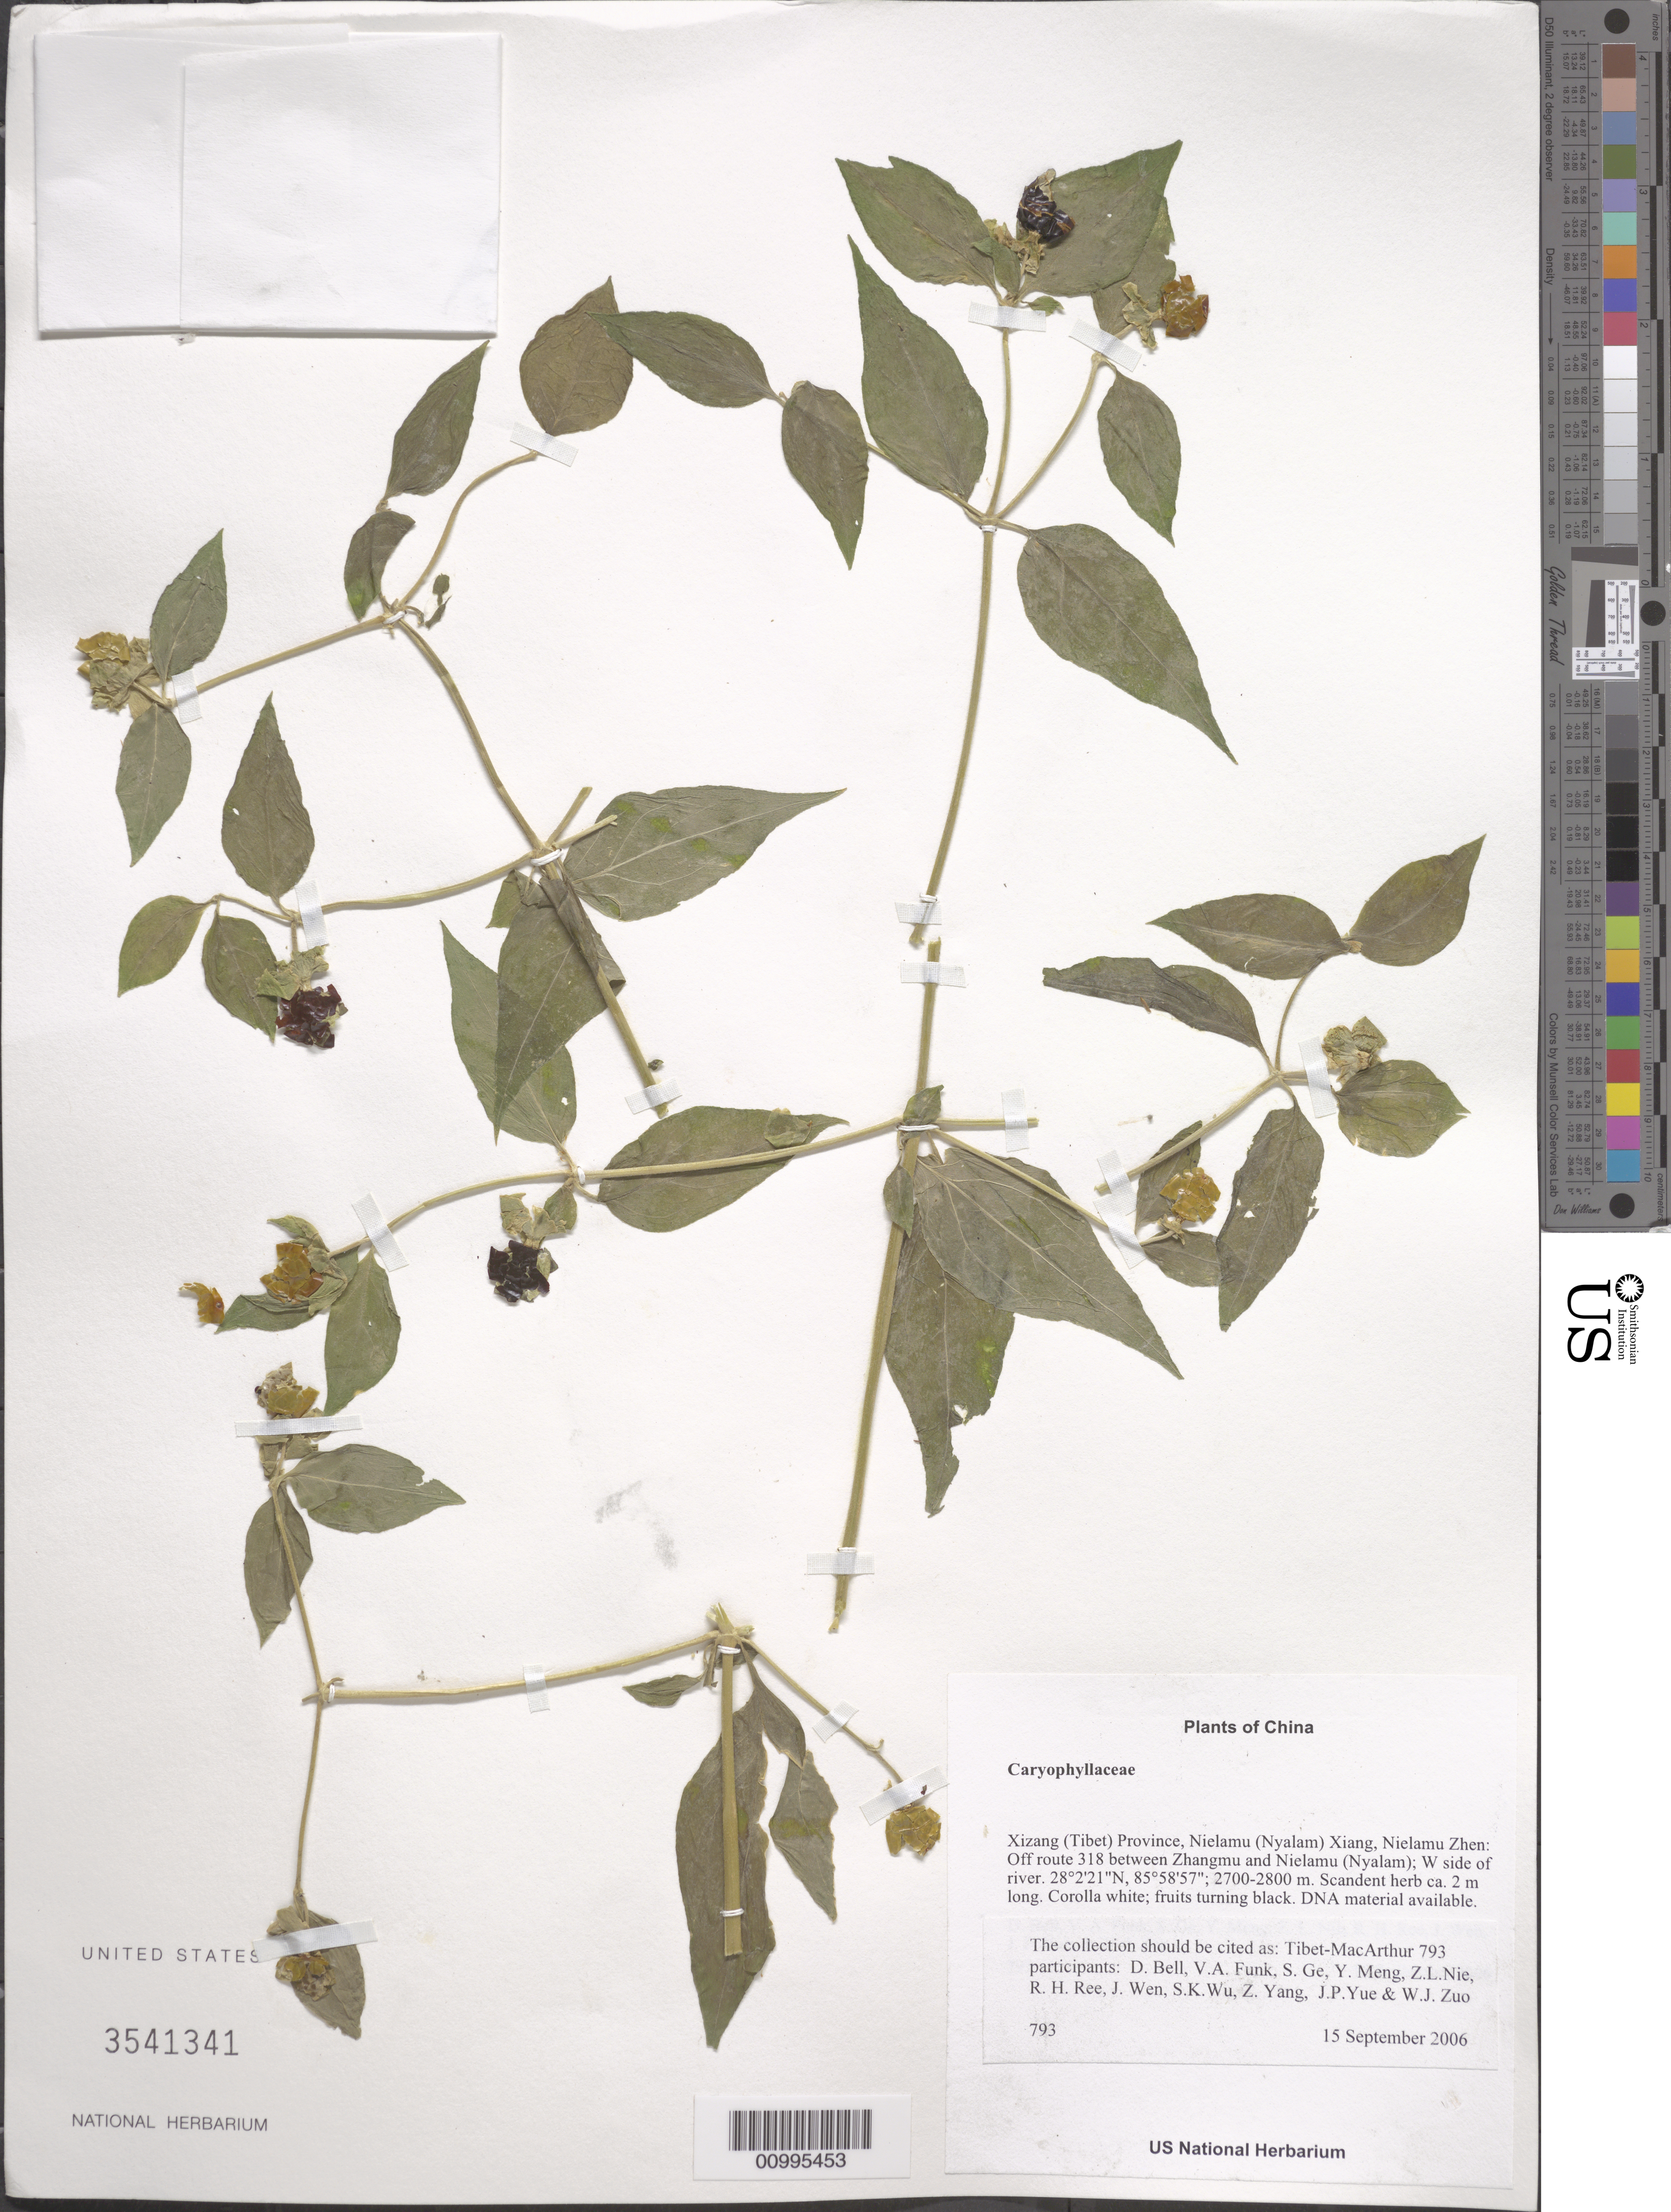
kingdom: Plantae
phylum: Tracheophyta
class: Magnoliopsida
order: Caryophyllales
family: Caryophyllaceae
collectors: Tibet-MacArthur, D. A. Bell, V. Funk, S. Ge, Y. Meng, Z. Nie, R. Ree, J. Wen, J. Yue & W. Zuo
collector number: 793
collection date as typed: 15 Sep 2006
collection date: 2006-09-15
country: China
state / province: Xizang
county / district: Nielamu (Nyalam) Xian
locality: Nielamu Zhen. Off route 318 between Zhangmu and Nielamu (Nyalam); W side of river.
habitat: Steep slope with scattered broadleaved and coniferous trees (including Abies georgiana) and shrubs; disturbed active logging area.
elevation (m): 2700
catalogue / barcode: US 3541341